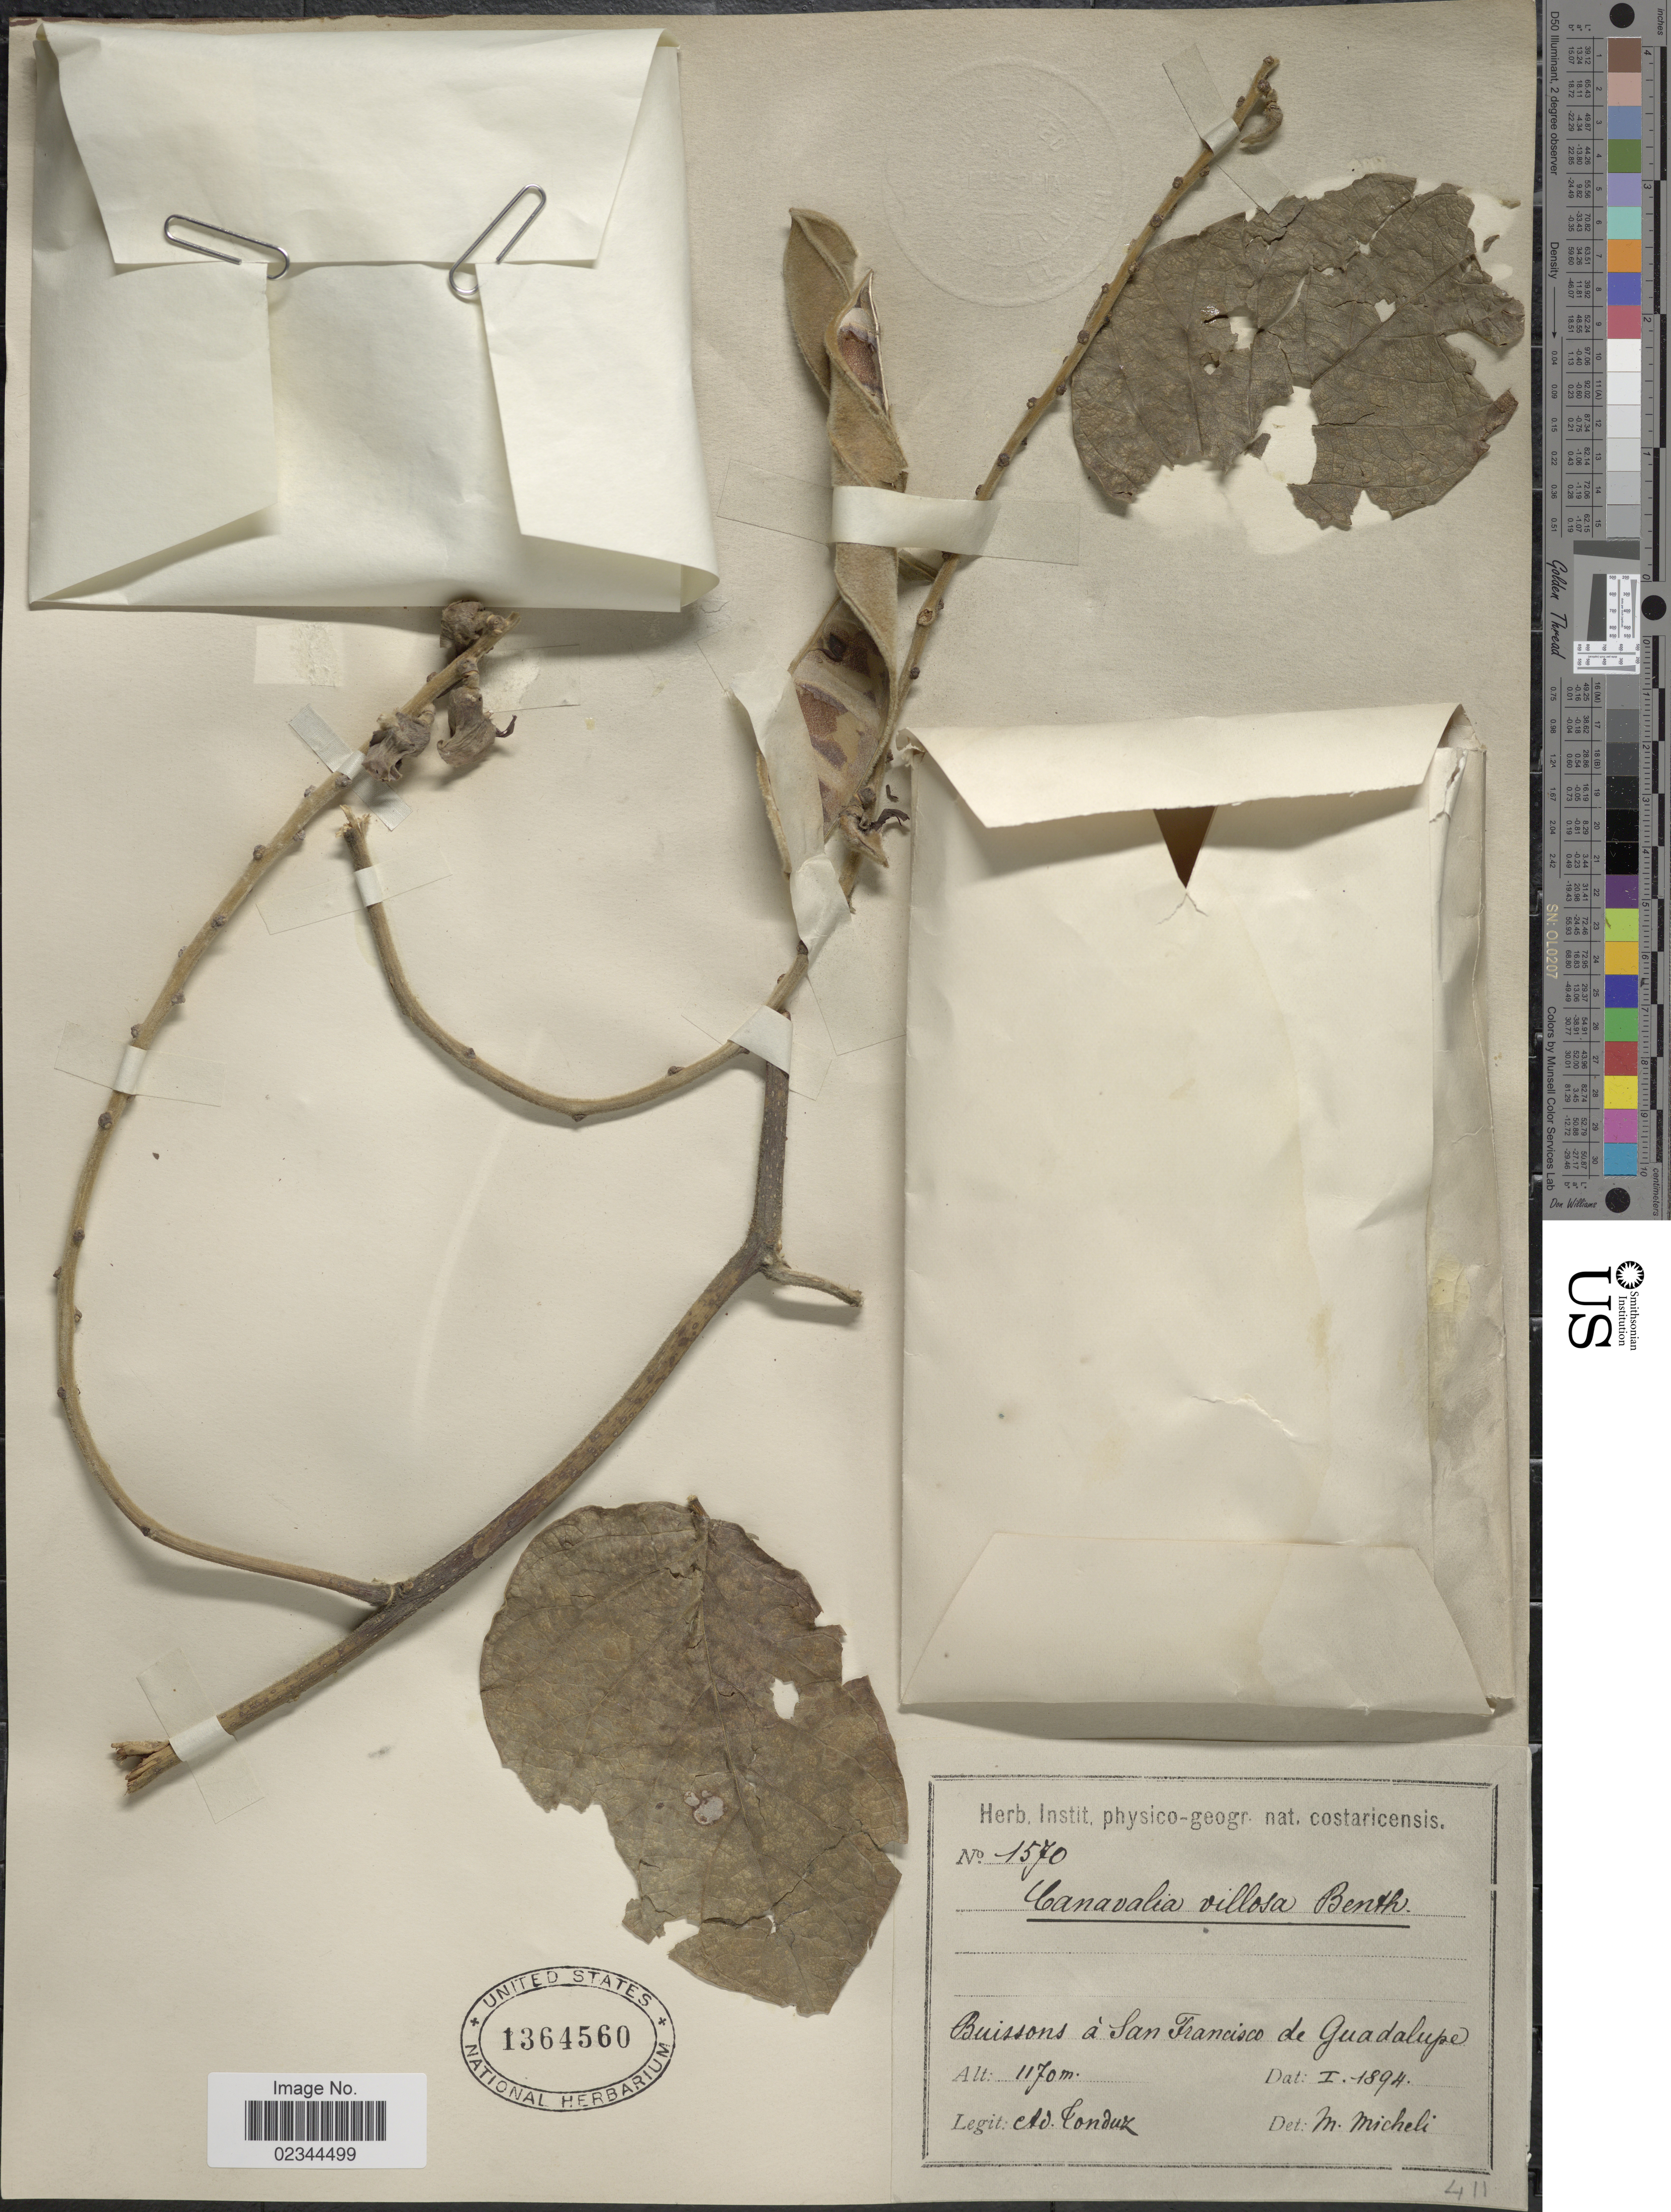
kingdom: Plantae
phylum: Tracheophyta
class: Magnoliopsida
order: Fabales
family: Fabaceae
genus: Canavalia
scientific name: Canavalia villosa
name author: Benth.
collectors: A. Tonduz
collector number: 1570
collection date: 1894-01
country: Costa Rica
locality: Buissons a San Francisco de Guadalupe.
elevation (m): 1170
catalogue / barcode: US 1364560